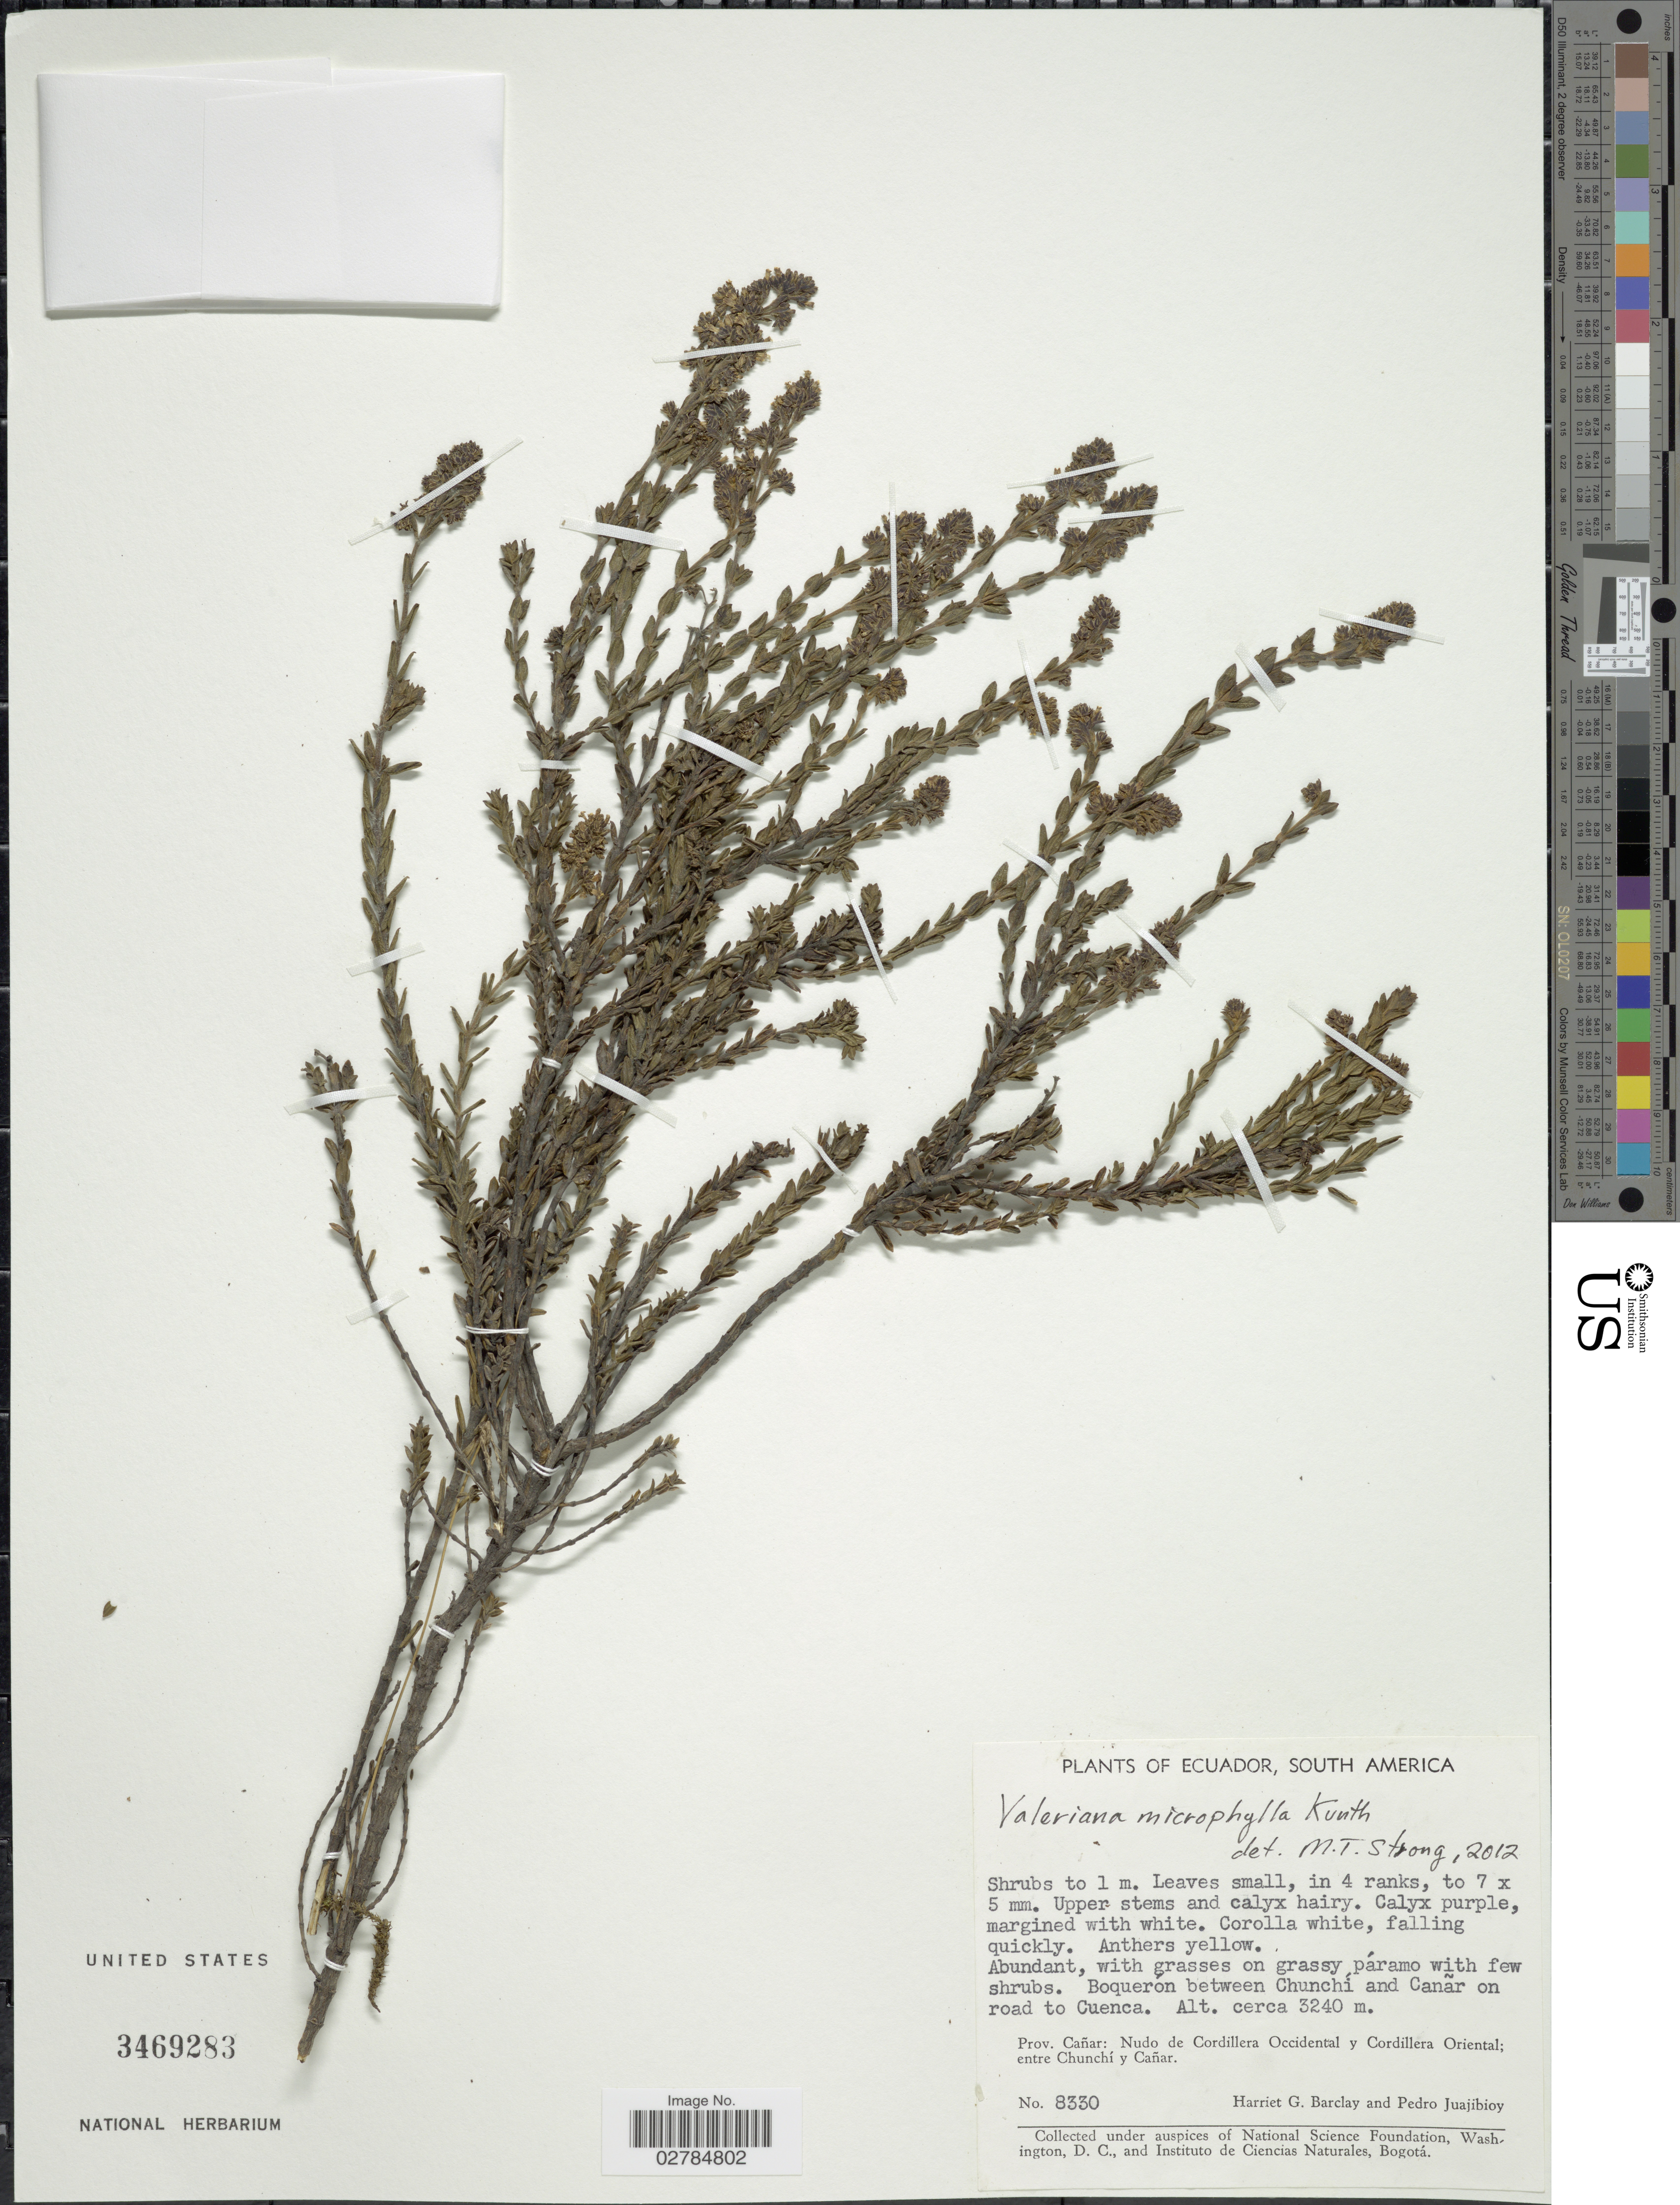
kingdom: Plantae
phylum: Tracheophyta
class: Magnoliopsida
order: Dipsacales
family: Caprifoliaceae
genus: Valeriana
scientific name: Valeriana microphylla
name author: Kunth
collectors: H. G. Barclay & P. Juajibioy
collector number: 8330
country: Ecuador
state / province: Cañar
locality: Boquerón between Chunchi and Cañar on road to Cuenca. Nudo de Cordillera Occidental y Cordillera Oriental; entre Chunchí y Cañar.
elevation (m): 3240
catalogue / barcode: US 3469283